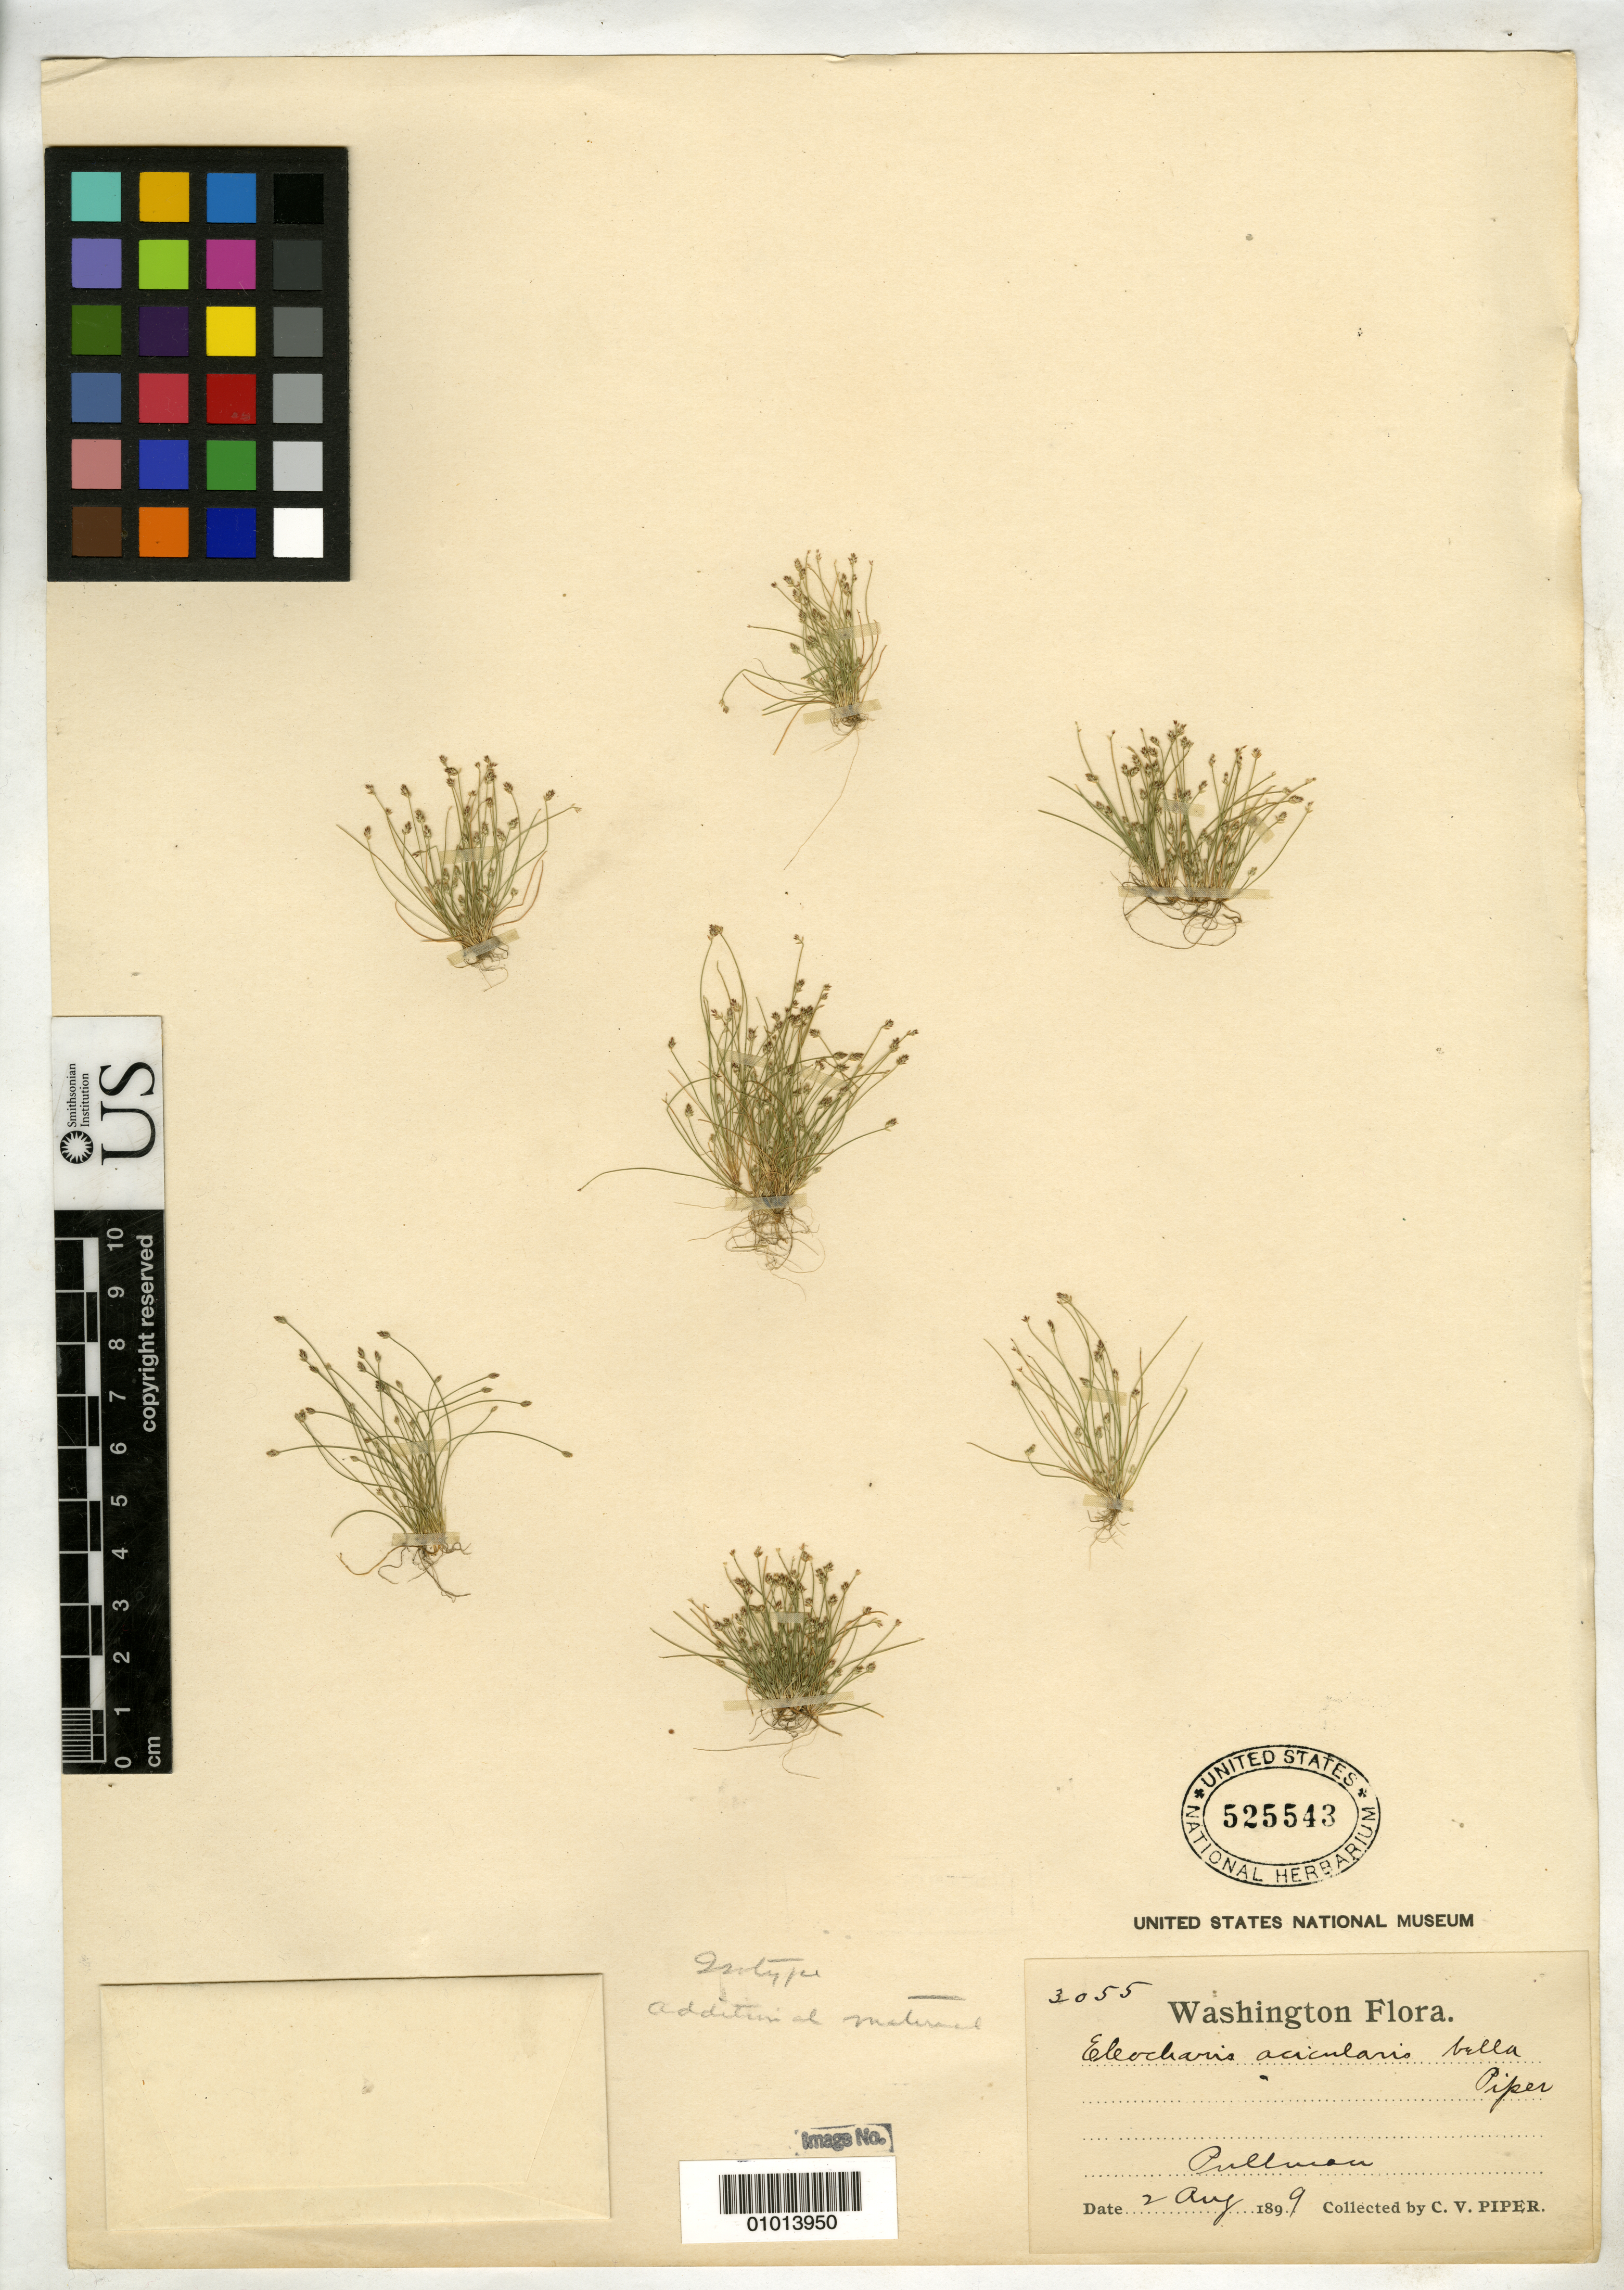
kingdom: Plantae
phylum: Tracheophyta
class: Liliopsida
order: Poales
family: Cyperaceae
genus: Eleocharis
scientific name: Eleocharis acicularis var. bella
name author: Piper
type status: Isotype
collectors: C. V. Piper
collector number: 3055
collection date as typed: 02 Aug 1899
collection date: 1899-08-02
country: United States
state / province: Washington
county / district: Whitman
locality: Pullman.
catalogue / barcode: US 525543